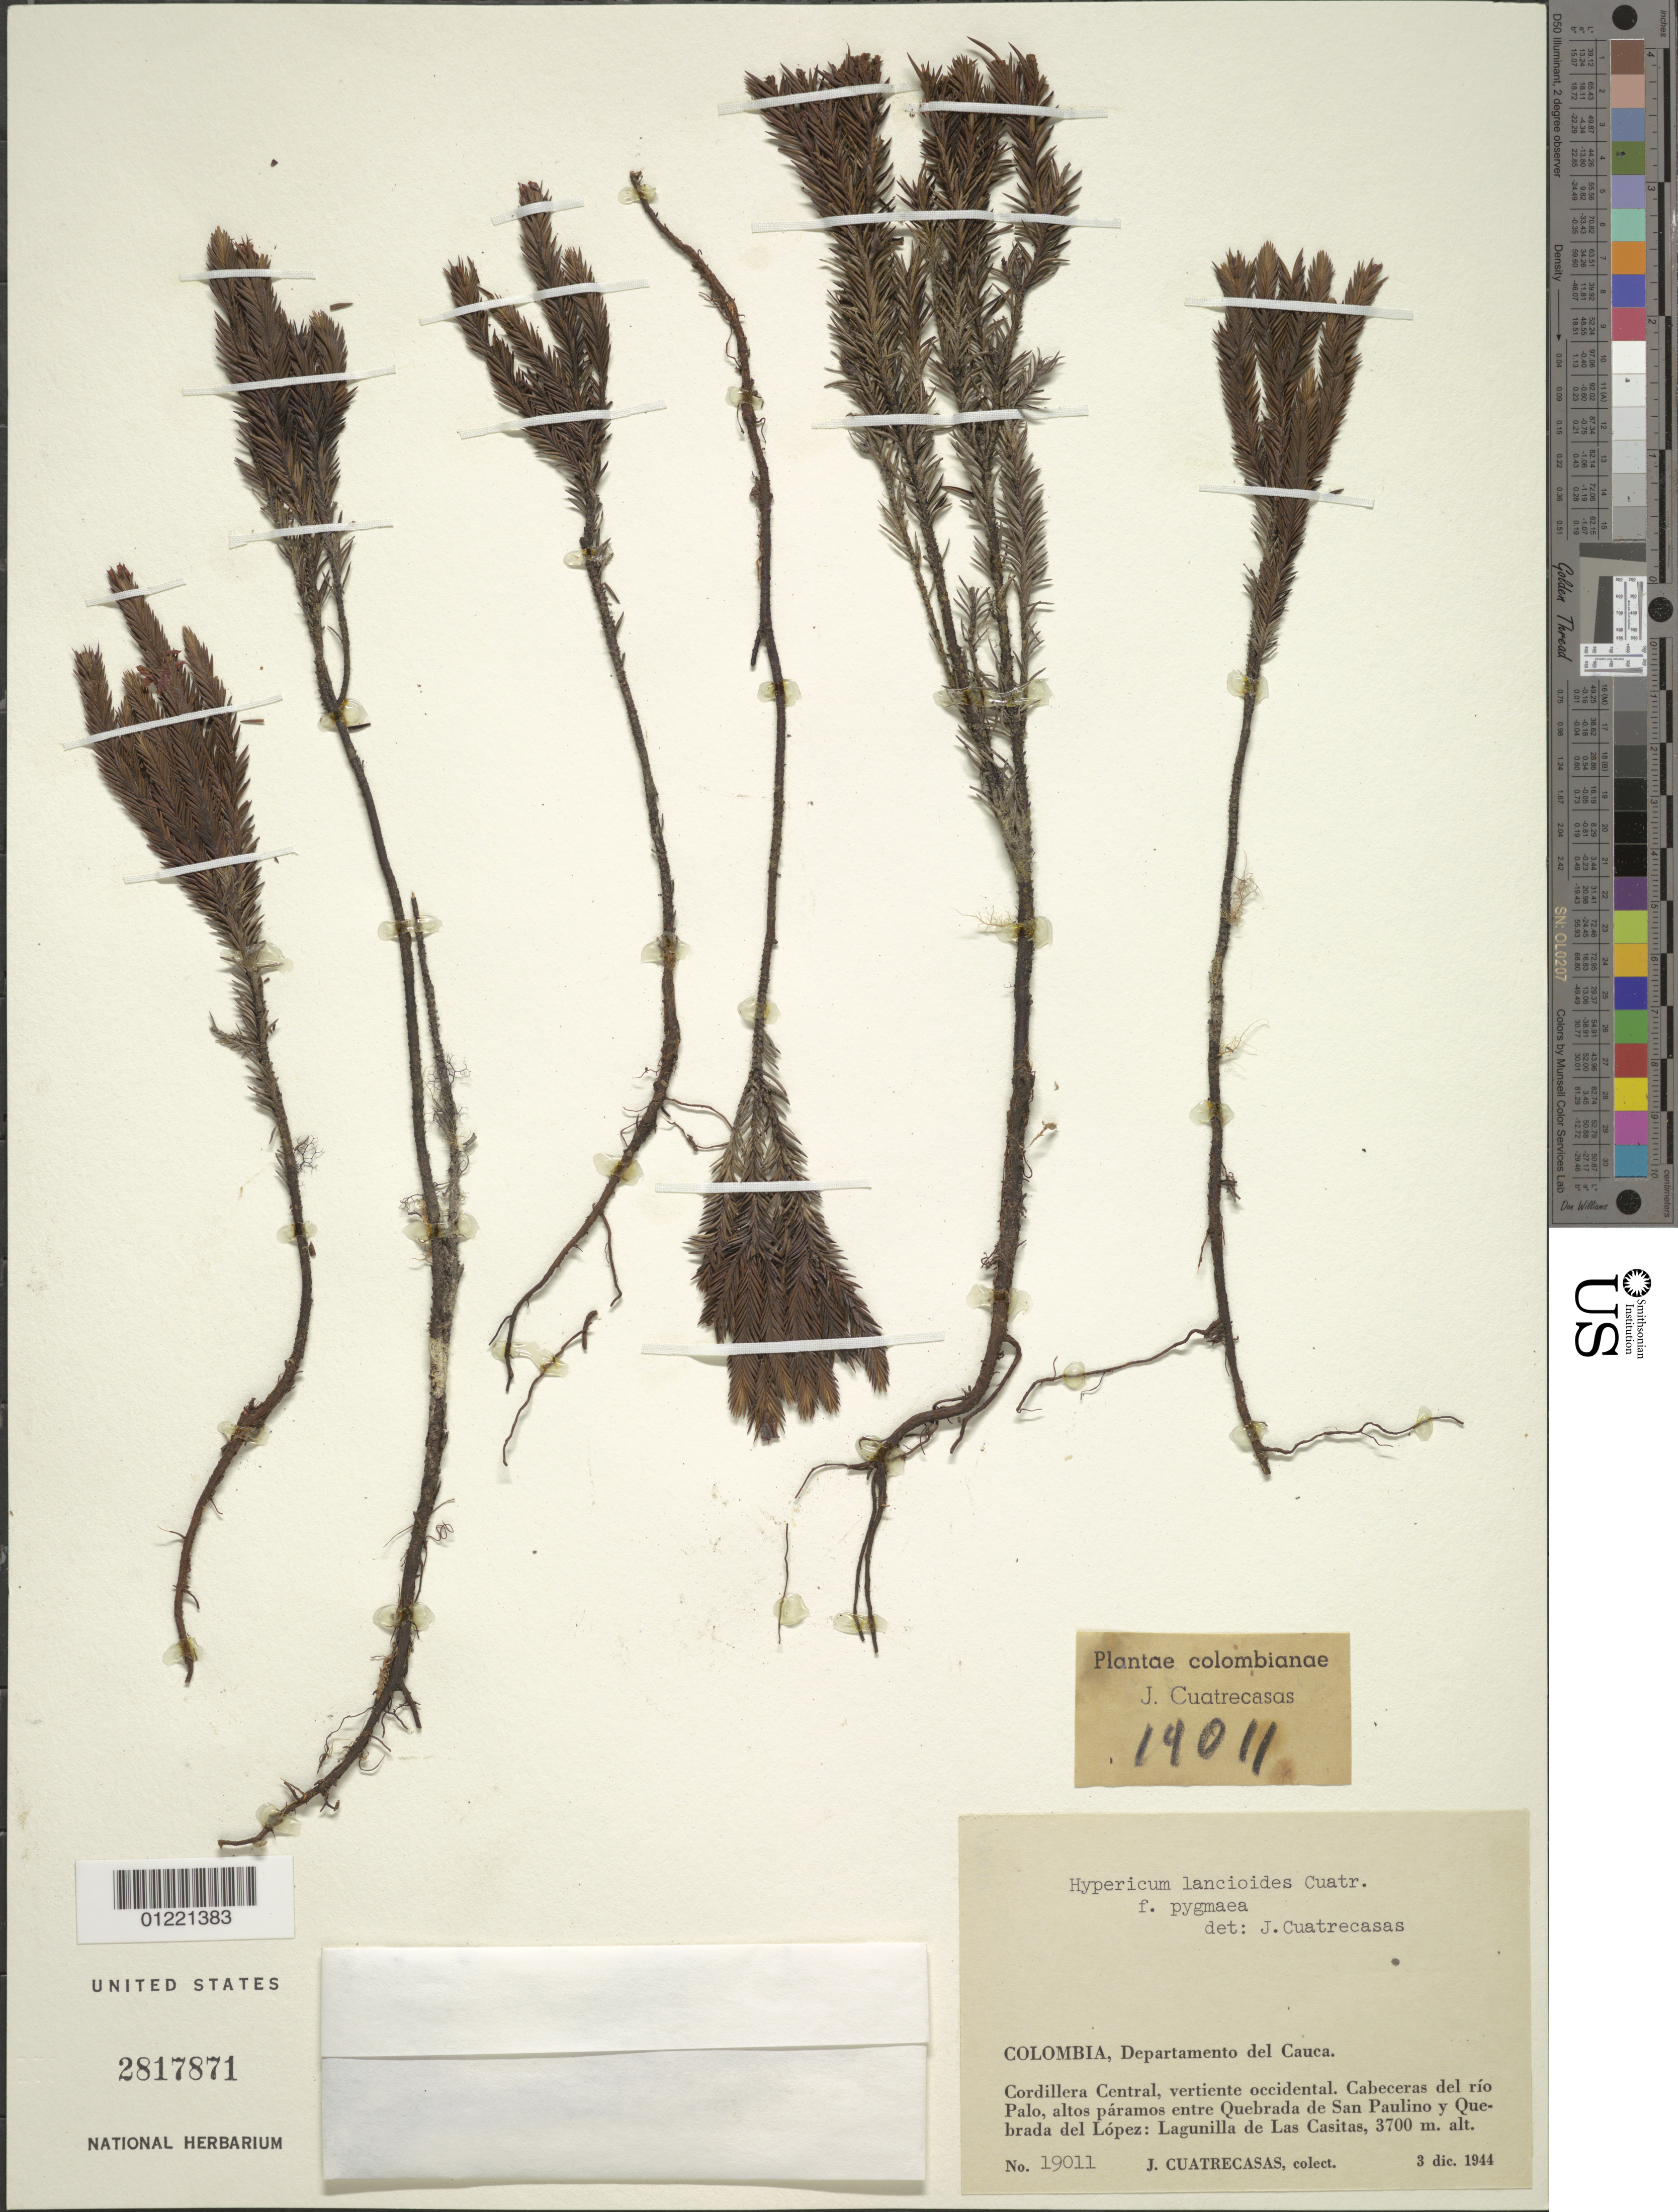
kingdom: Plantae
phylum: Tracheophyta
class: Magnoliopsida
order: Malpighiales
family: Hypericaceae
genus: Hypericum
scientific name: Hypericum lancioides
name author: Cuatrec.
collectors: J. Cuatrecasas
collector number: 19011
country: Colombia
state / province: Cauca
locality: Cordillera Central, vertiente occidental, Cabeceras del rio Palo, altos paramos entre Quebrada de San Paulino y Quebrada del Lopez, Lagunilla de Las Casitas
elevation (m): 3700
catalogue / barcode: US 2817871